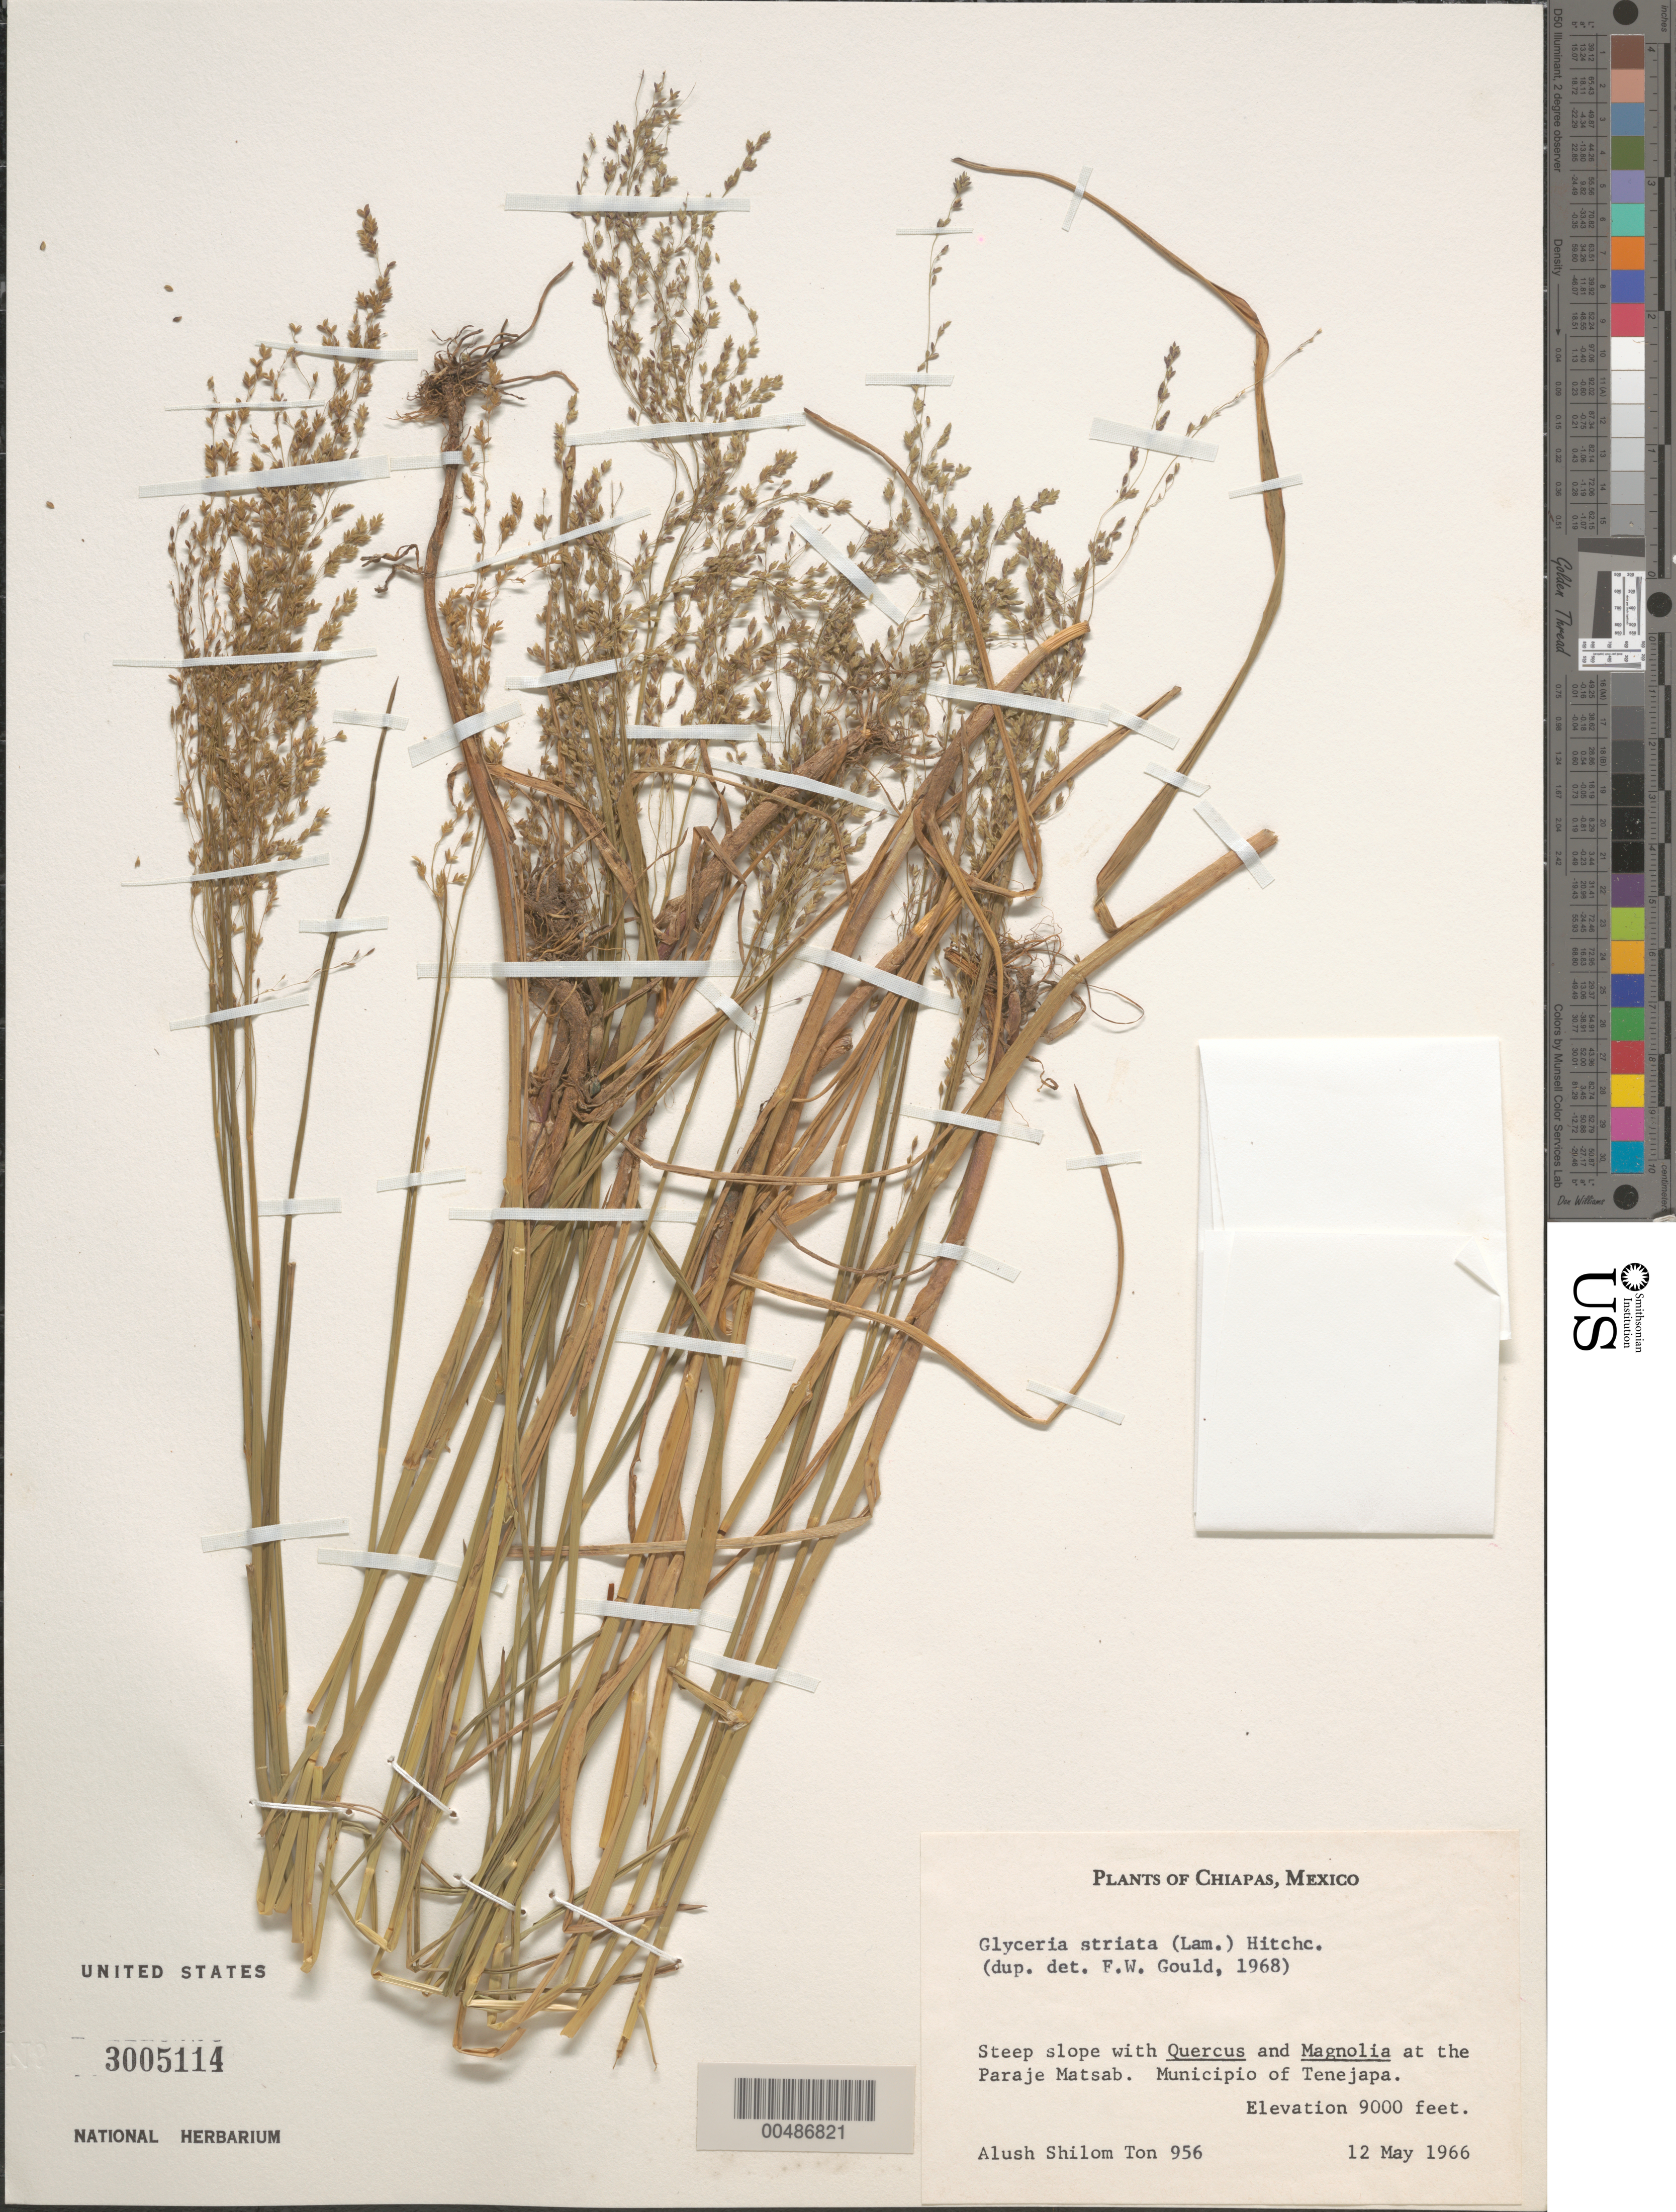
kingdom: Plantae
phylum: Tracheophyta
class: Liliopsida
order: Poales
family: Poaceae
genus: Glyceria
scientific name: Glyceria striata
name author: (Lam.) Hitchc.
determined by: Gould, F. W.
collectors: A. S. Ton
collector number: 956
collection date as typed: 12 May 1966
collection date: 1966-05-12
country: Mexico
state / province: Chiapas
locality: at the Paraje Matsab. Municipio of Tenejapa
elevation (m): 2743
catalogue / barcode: US 3005114